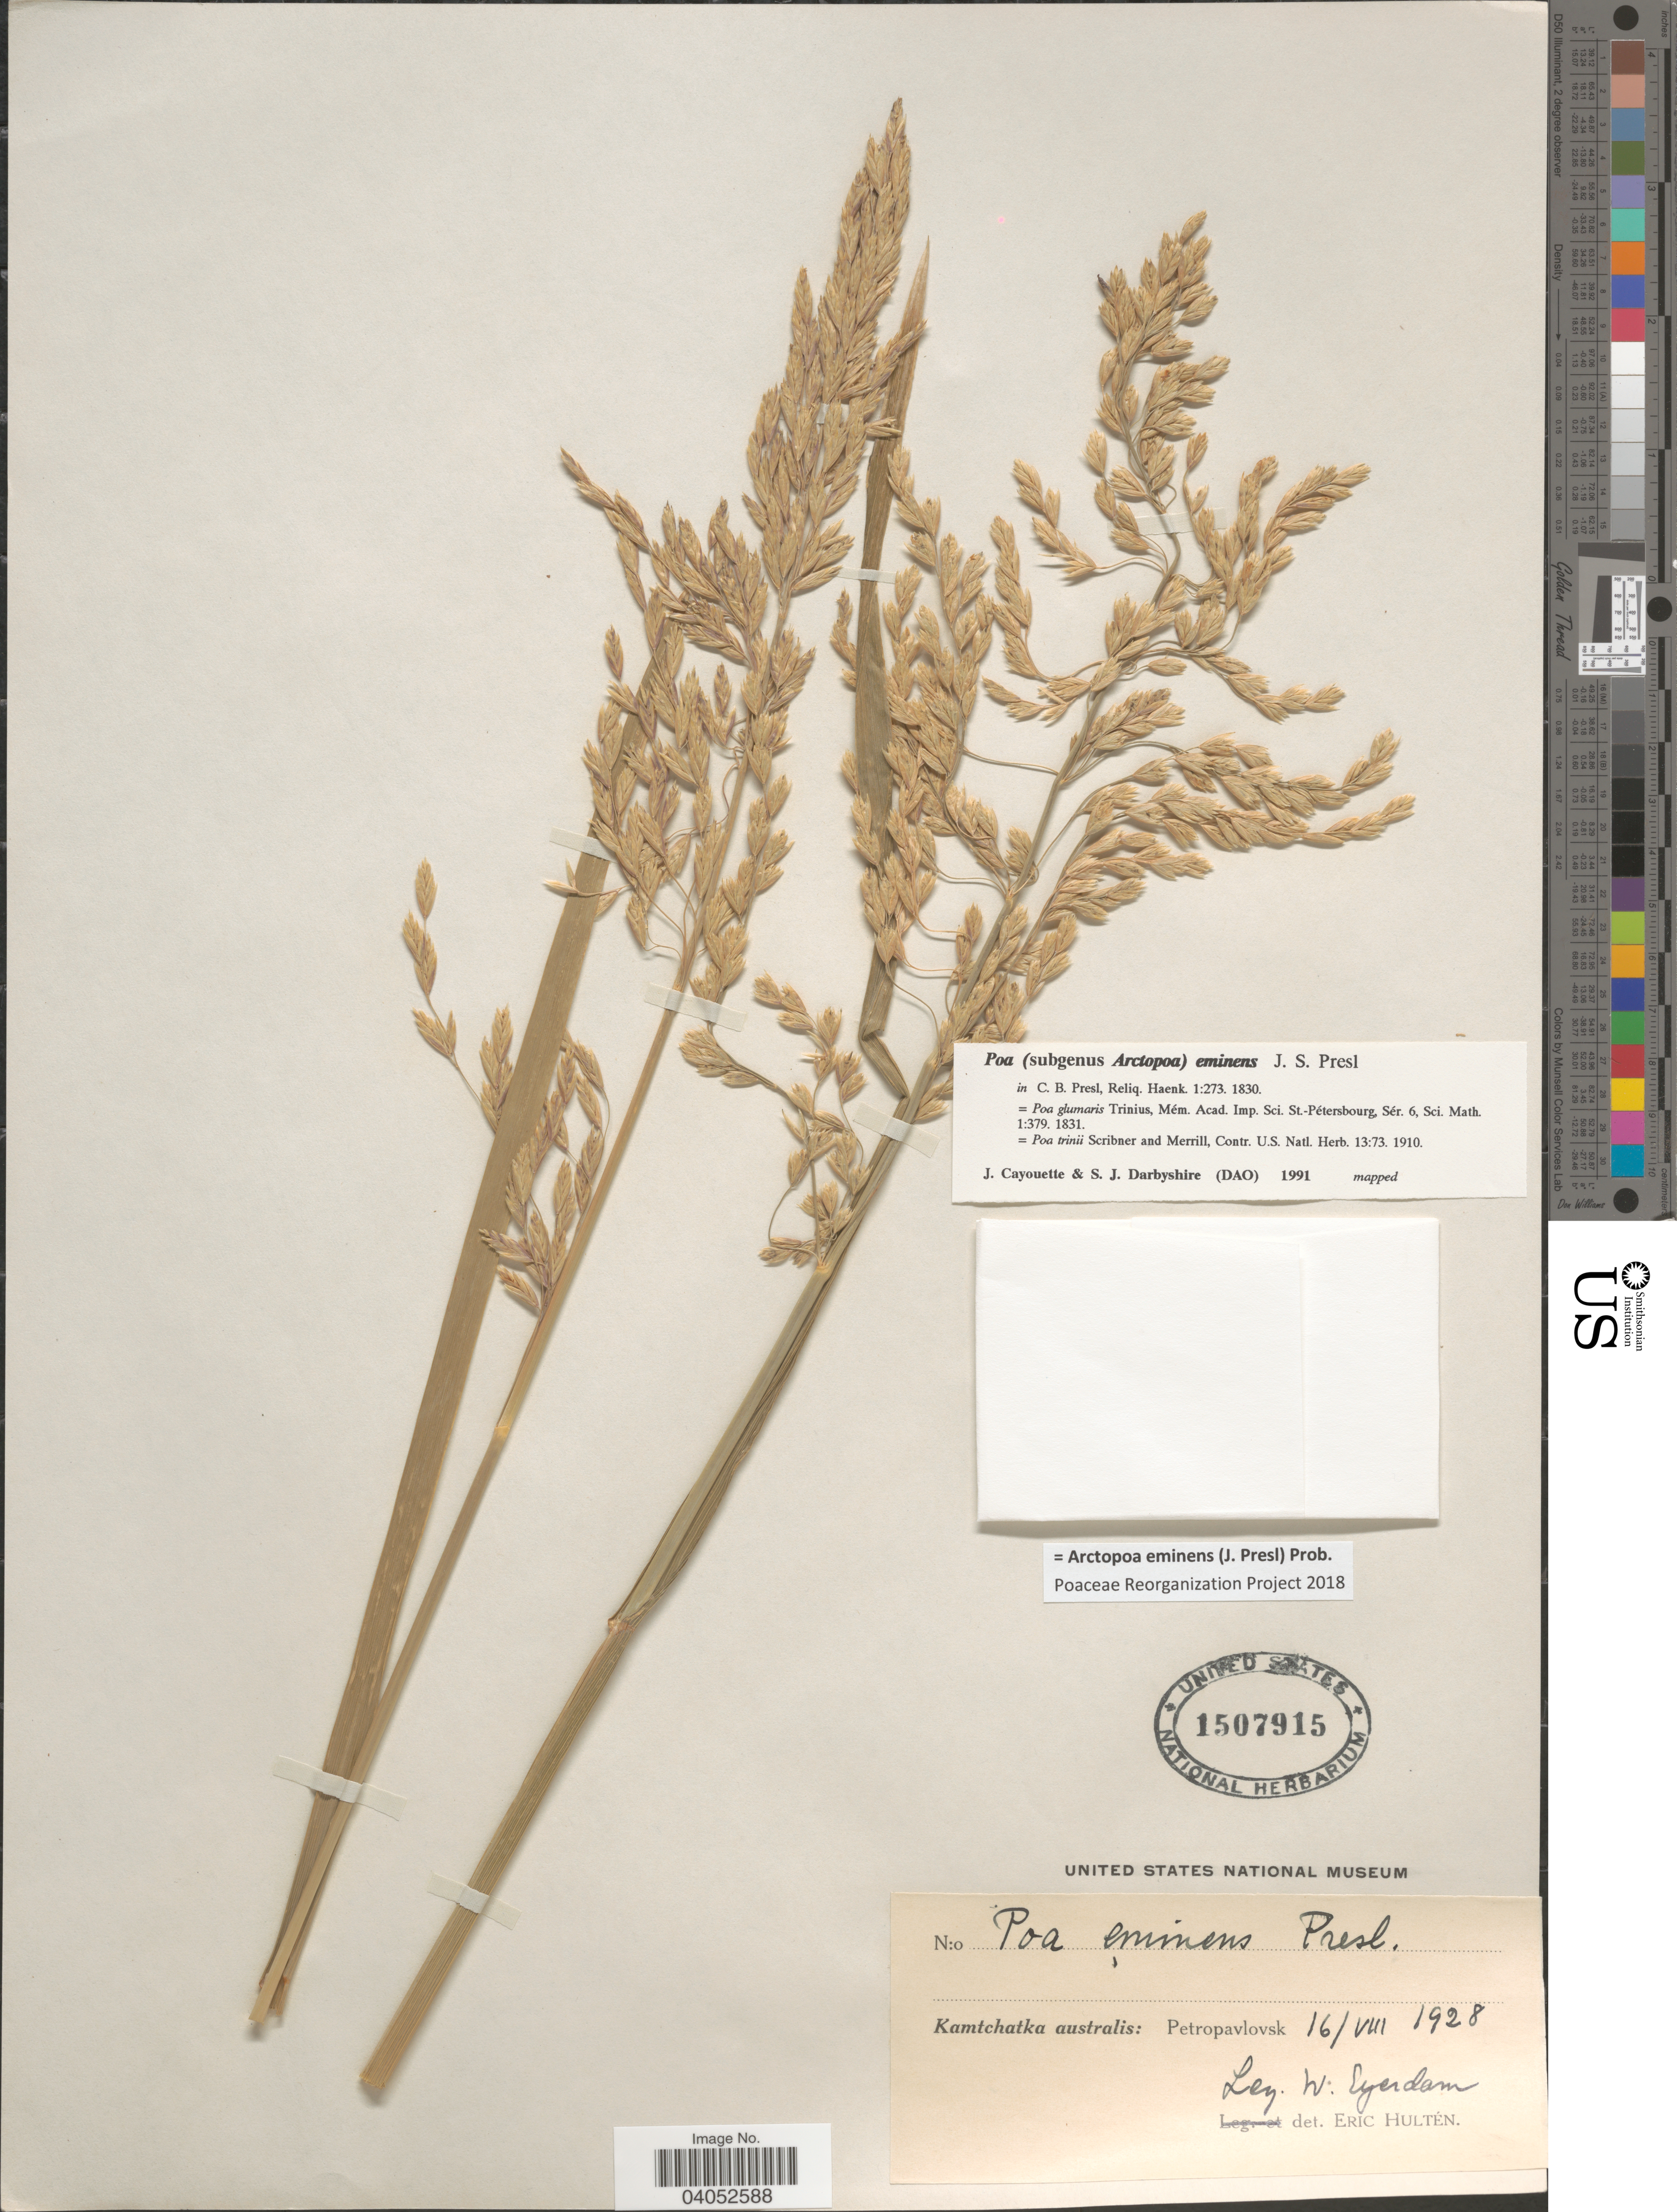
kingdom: Plantae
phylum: Tracheophyta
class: Liliopsida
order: Poales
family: Poaceae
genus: Arctopoa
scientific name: Arctopoa eminens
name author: (J. Presl) Prob.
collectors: W. J. Eyerdam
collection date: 1928-08-16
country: Russian Federation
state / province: Kamchatka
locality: Kamtchatka australis: Petropavlovsk.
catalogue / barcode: US 1507915